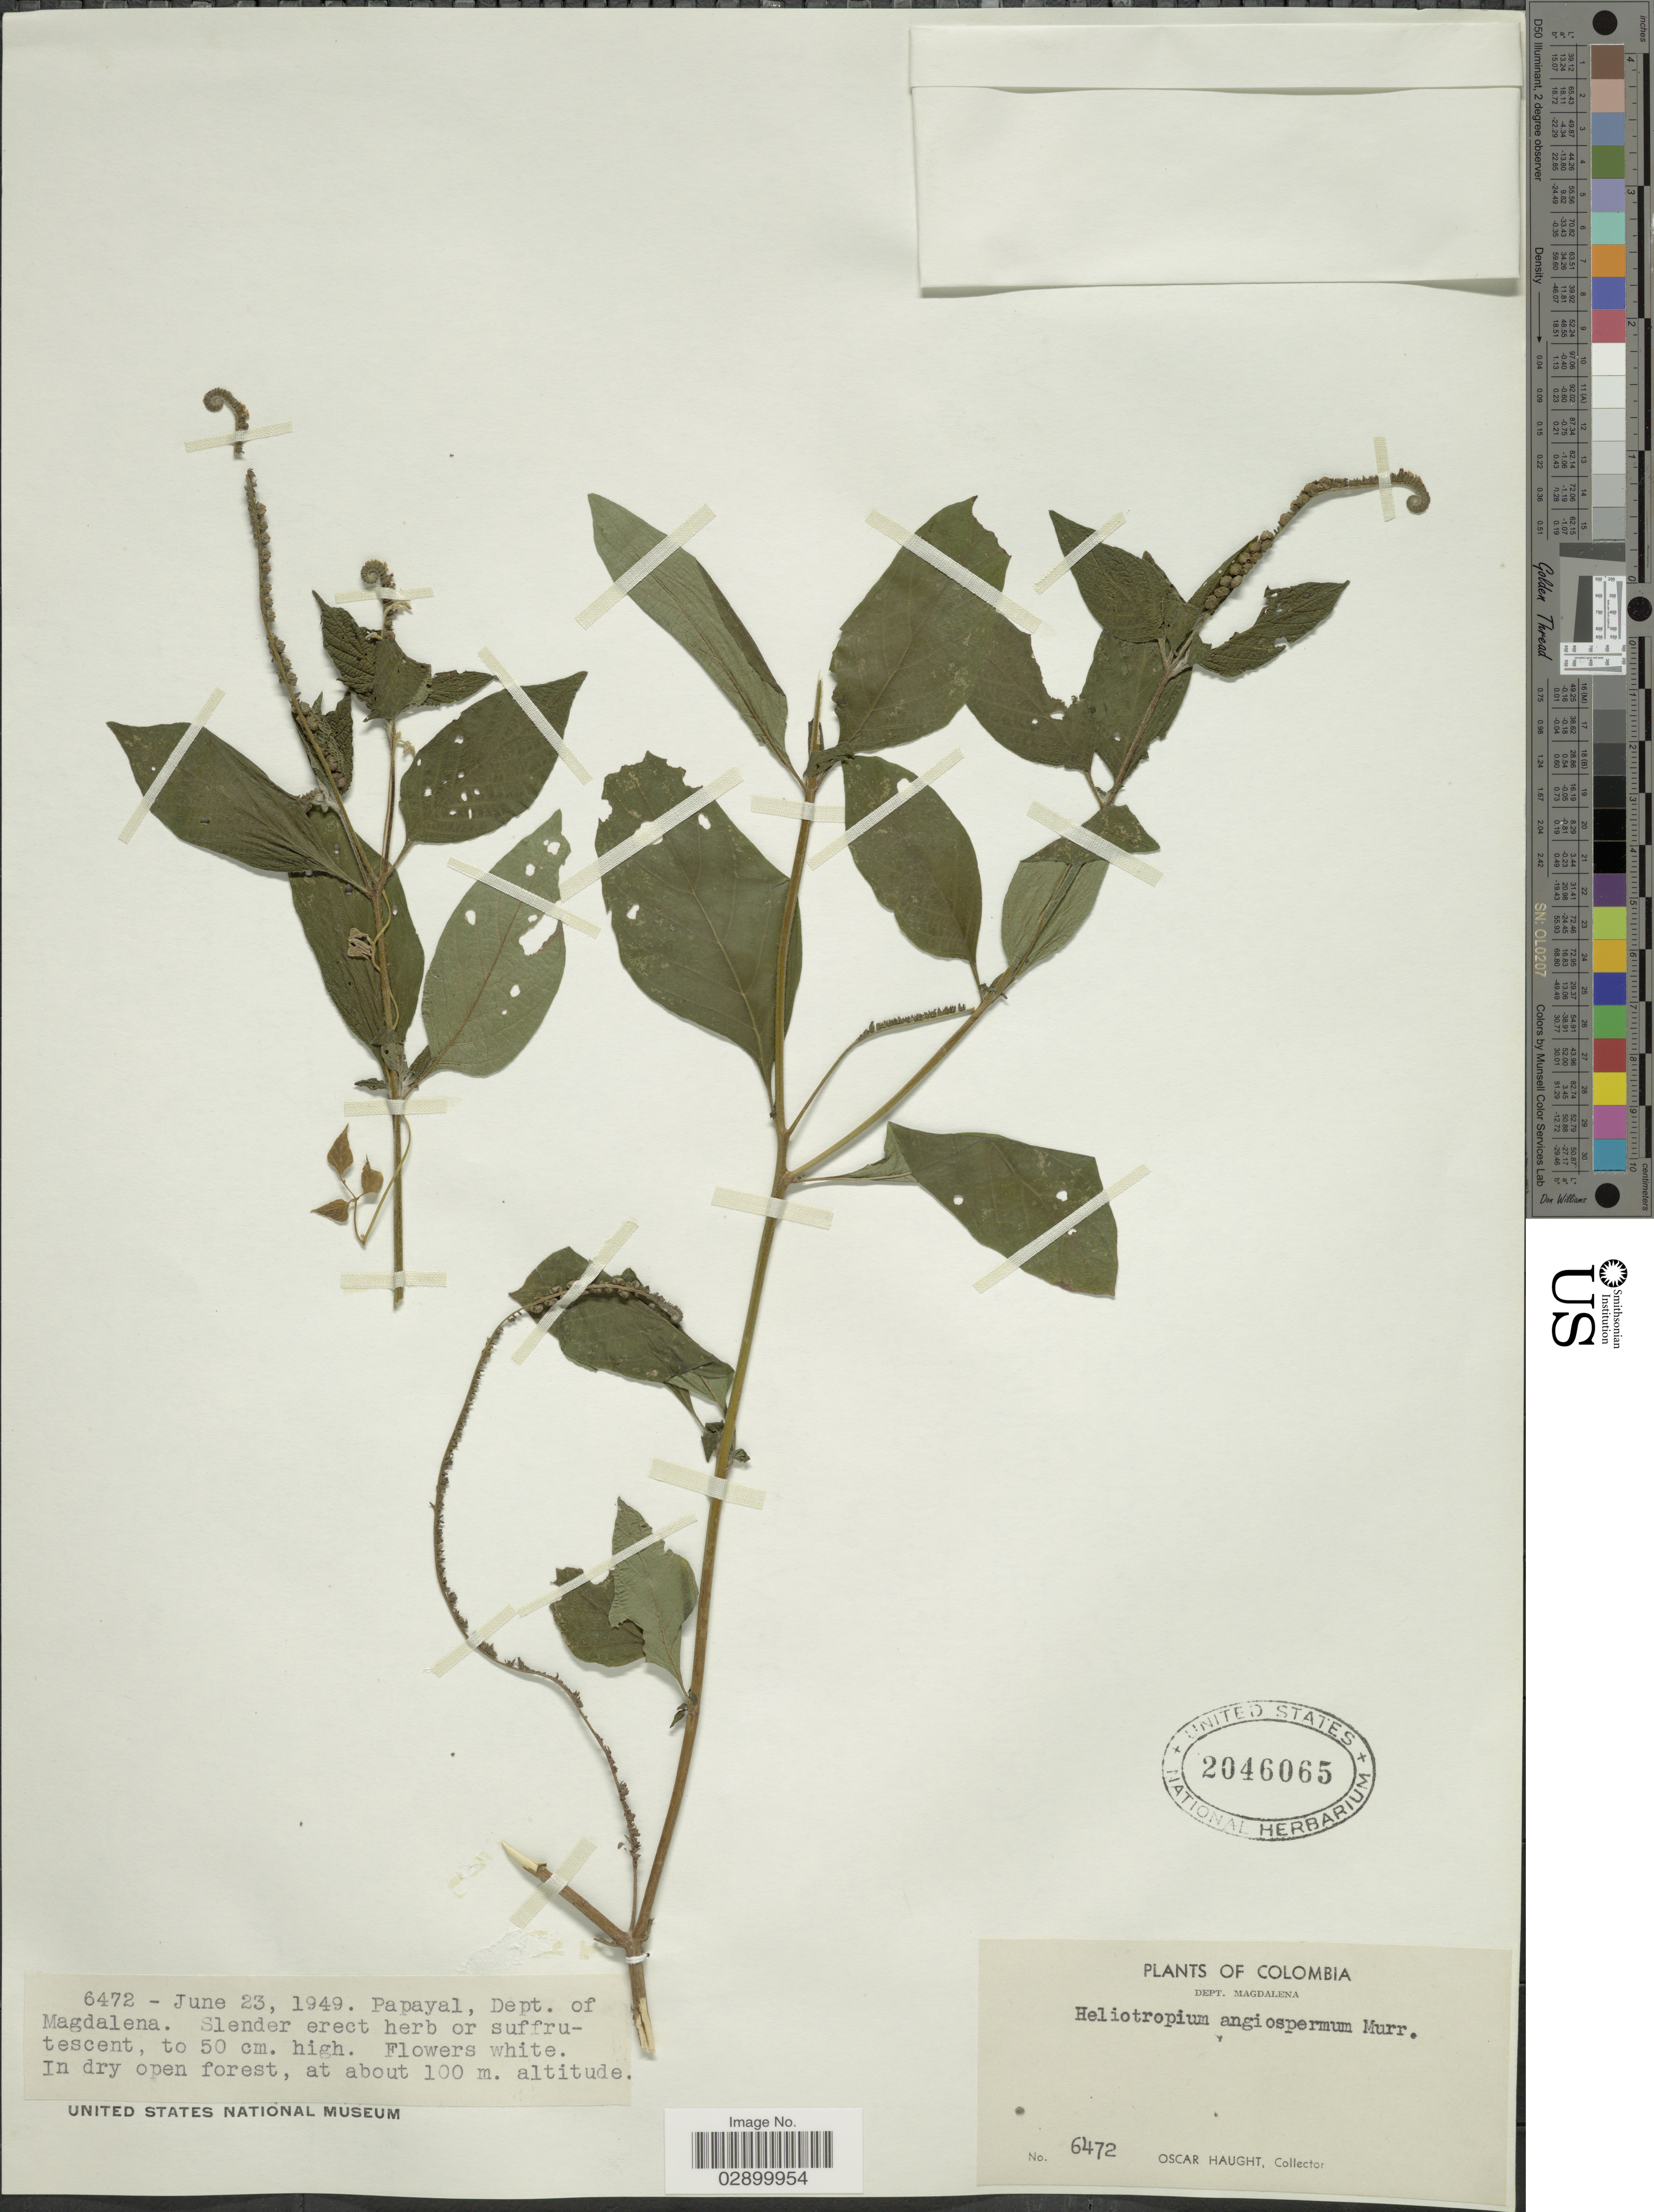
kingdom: Plantae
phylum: Tracheophyta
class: Magnoliopsida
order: Boraginales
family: Heliotropiaceae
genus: Heliotropium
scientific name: Heliotropium angiospermum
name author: Murray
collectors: O. Haught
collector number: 6472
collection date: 1949-06-23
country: Colombia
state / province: Magdalena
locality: Papayal, Dept. of Magdalena.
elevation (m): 100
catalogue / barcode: US 2046065